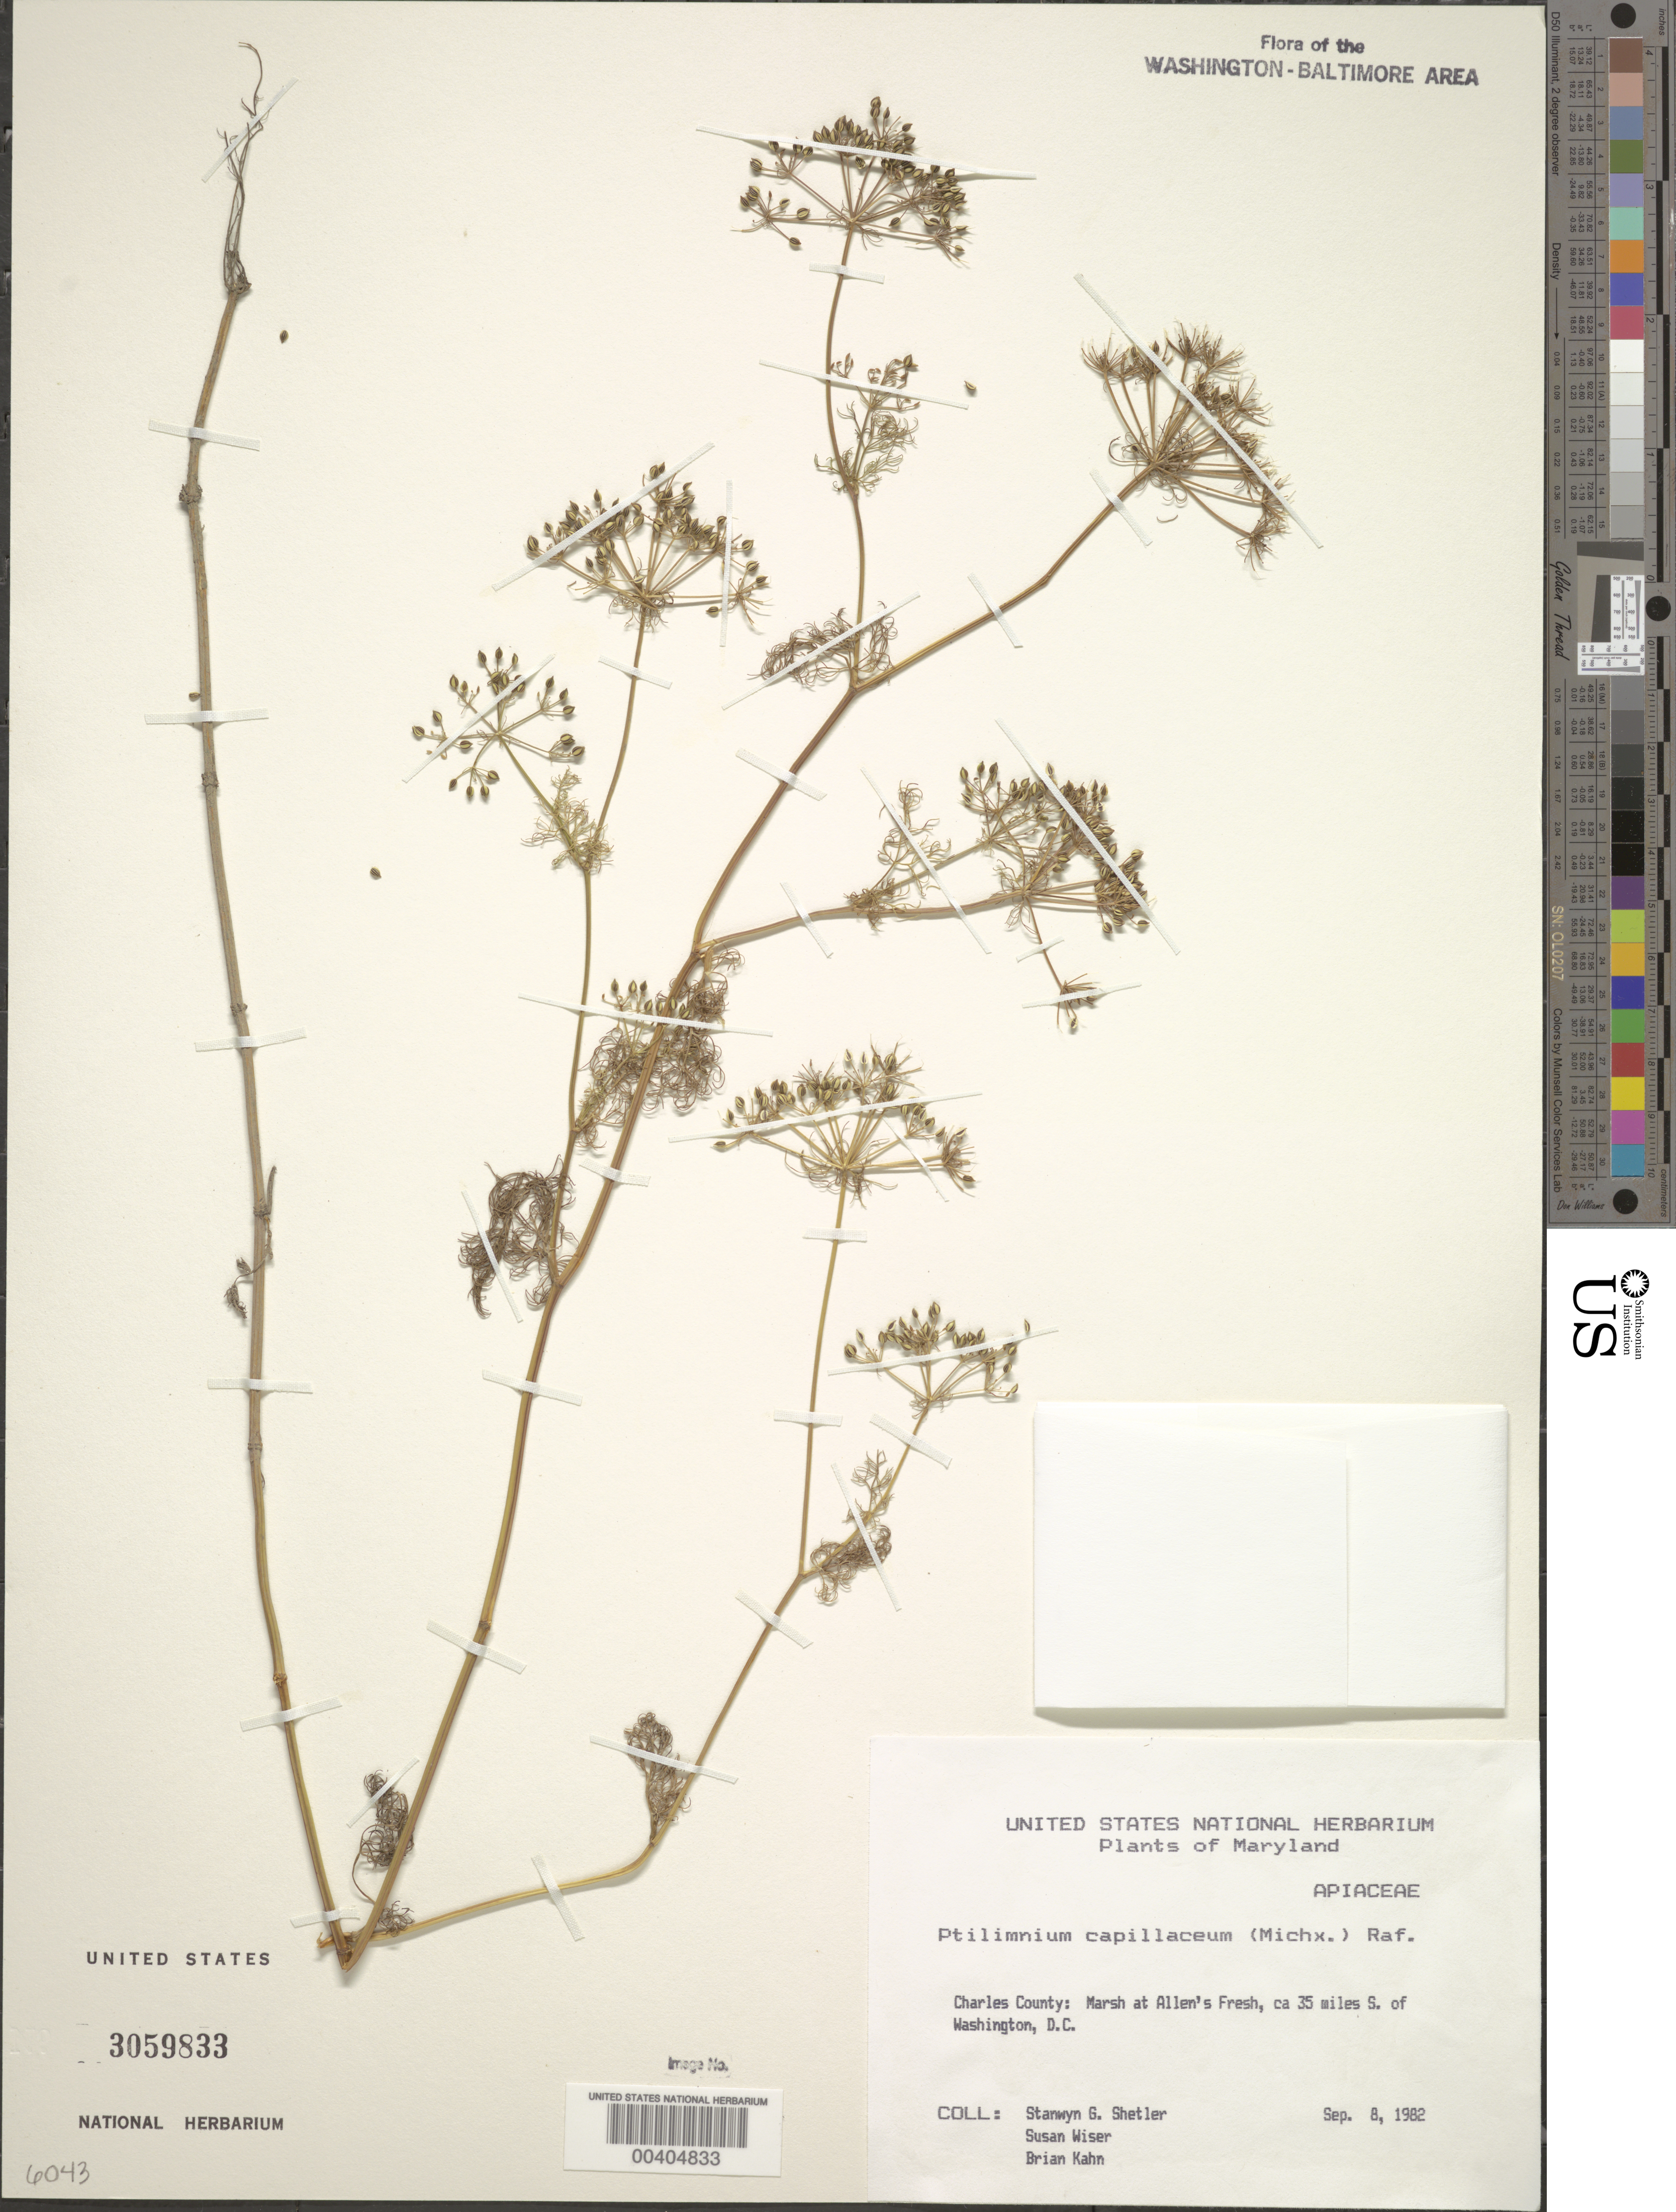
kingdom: Plantae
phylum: Tracheophyta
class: Magnoliopsida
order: Apiales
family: Apiaceae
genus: Ptilimnium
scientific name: Ptilimnium capillaceum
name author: (Michx.) Raf.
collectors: S. Shetler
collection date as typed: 08 Sep 1982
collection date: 1982-09-08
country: United States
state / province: Maryland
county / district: Charles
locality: Marsh at Allen's Fresh, ca. 35 Miles S. of Washington, D. C.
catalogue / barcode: US 3059833